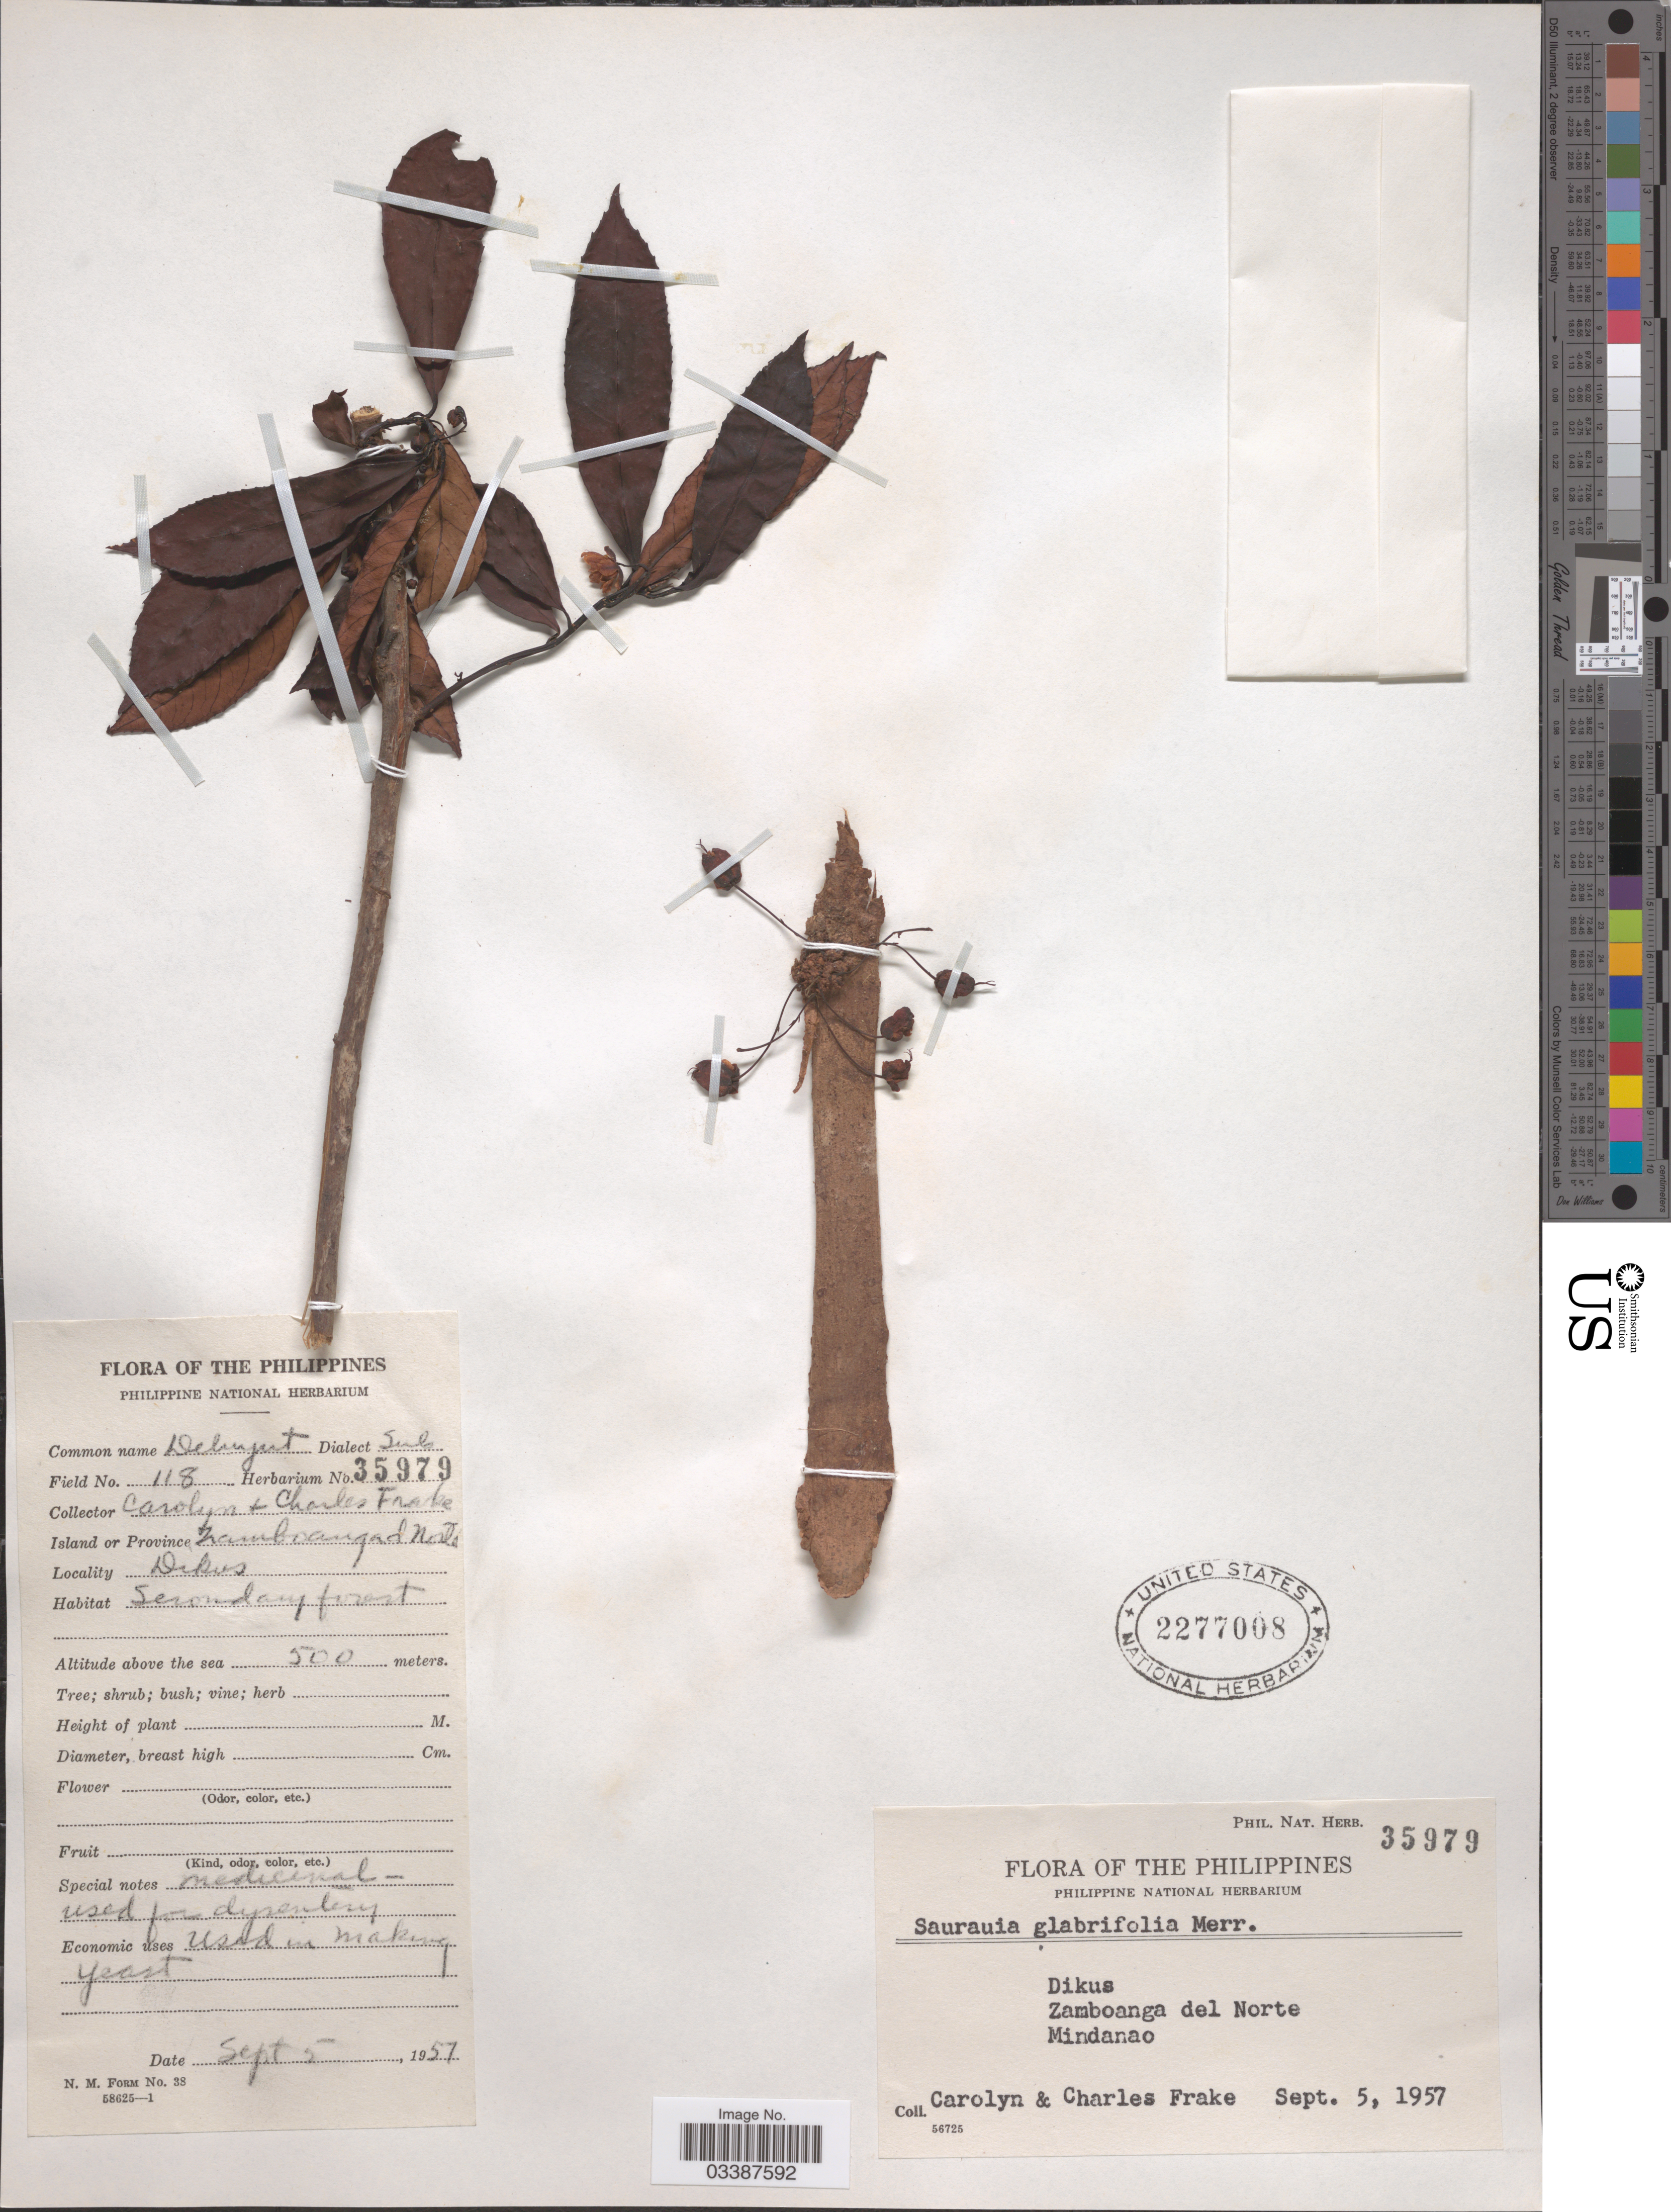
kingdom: Plantae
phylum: Tracheophyta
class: Magnoliopsida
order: Ericales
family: Actinidiaceae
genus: Saurauia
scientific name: Saurauia glabrifolia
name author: Merr.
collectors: C. M. Frake & C. O. Frake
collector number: Phil. Nat. Herb. 35979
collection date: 1957-09-05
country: Philippines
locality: Island or Province Zamboanga del Norte, Dikus, Mindanao.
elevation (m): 500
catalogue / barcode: US 2277008